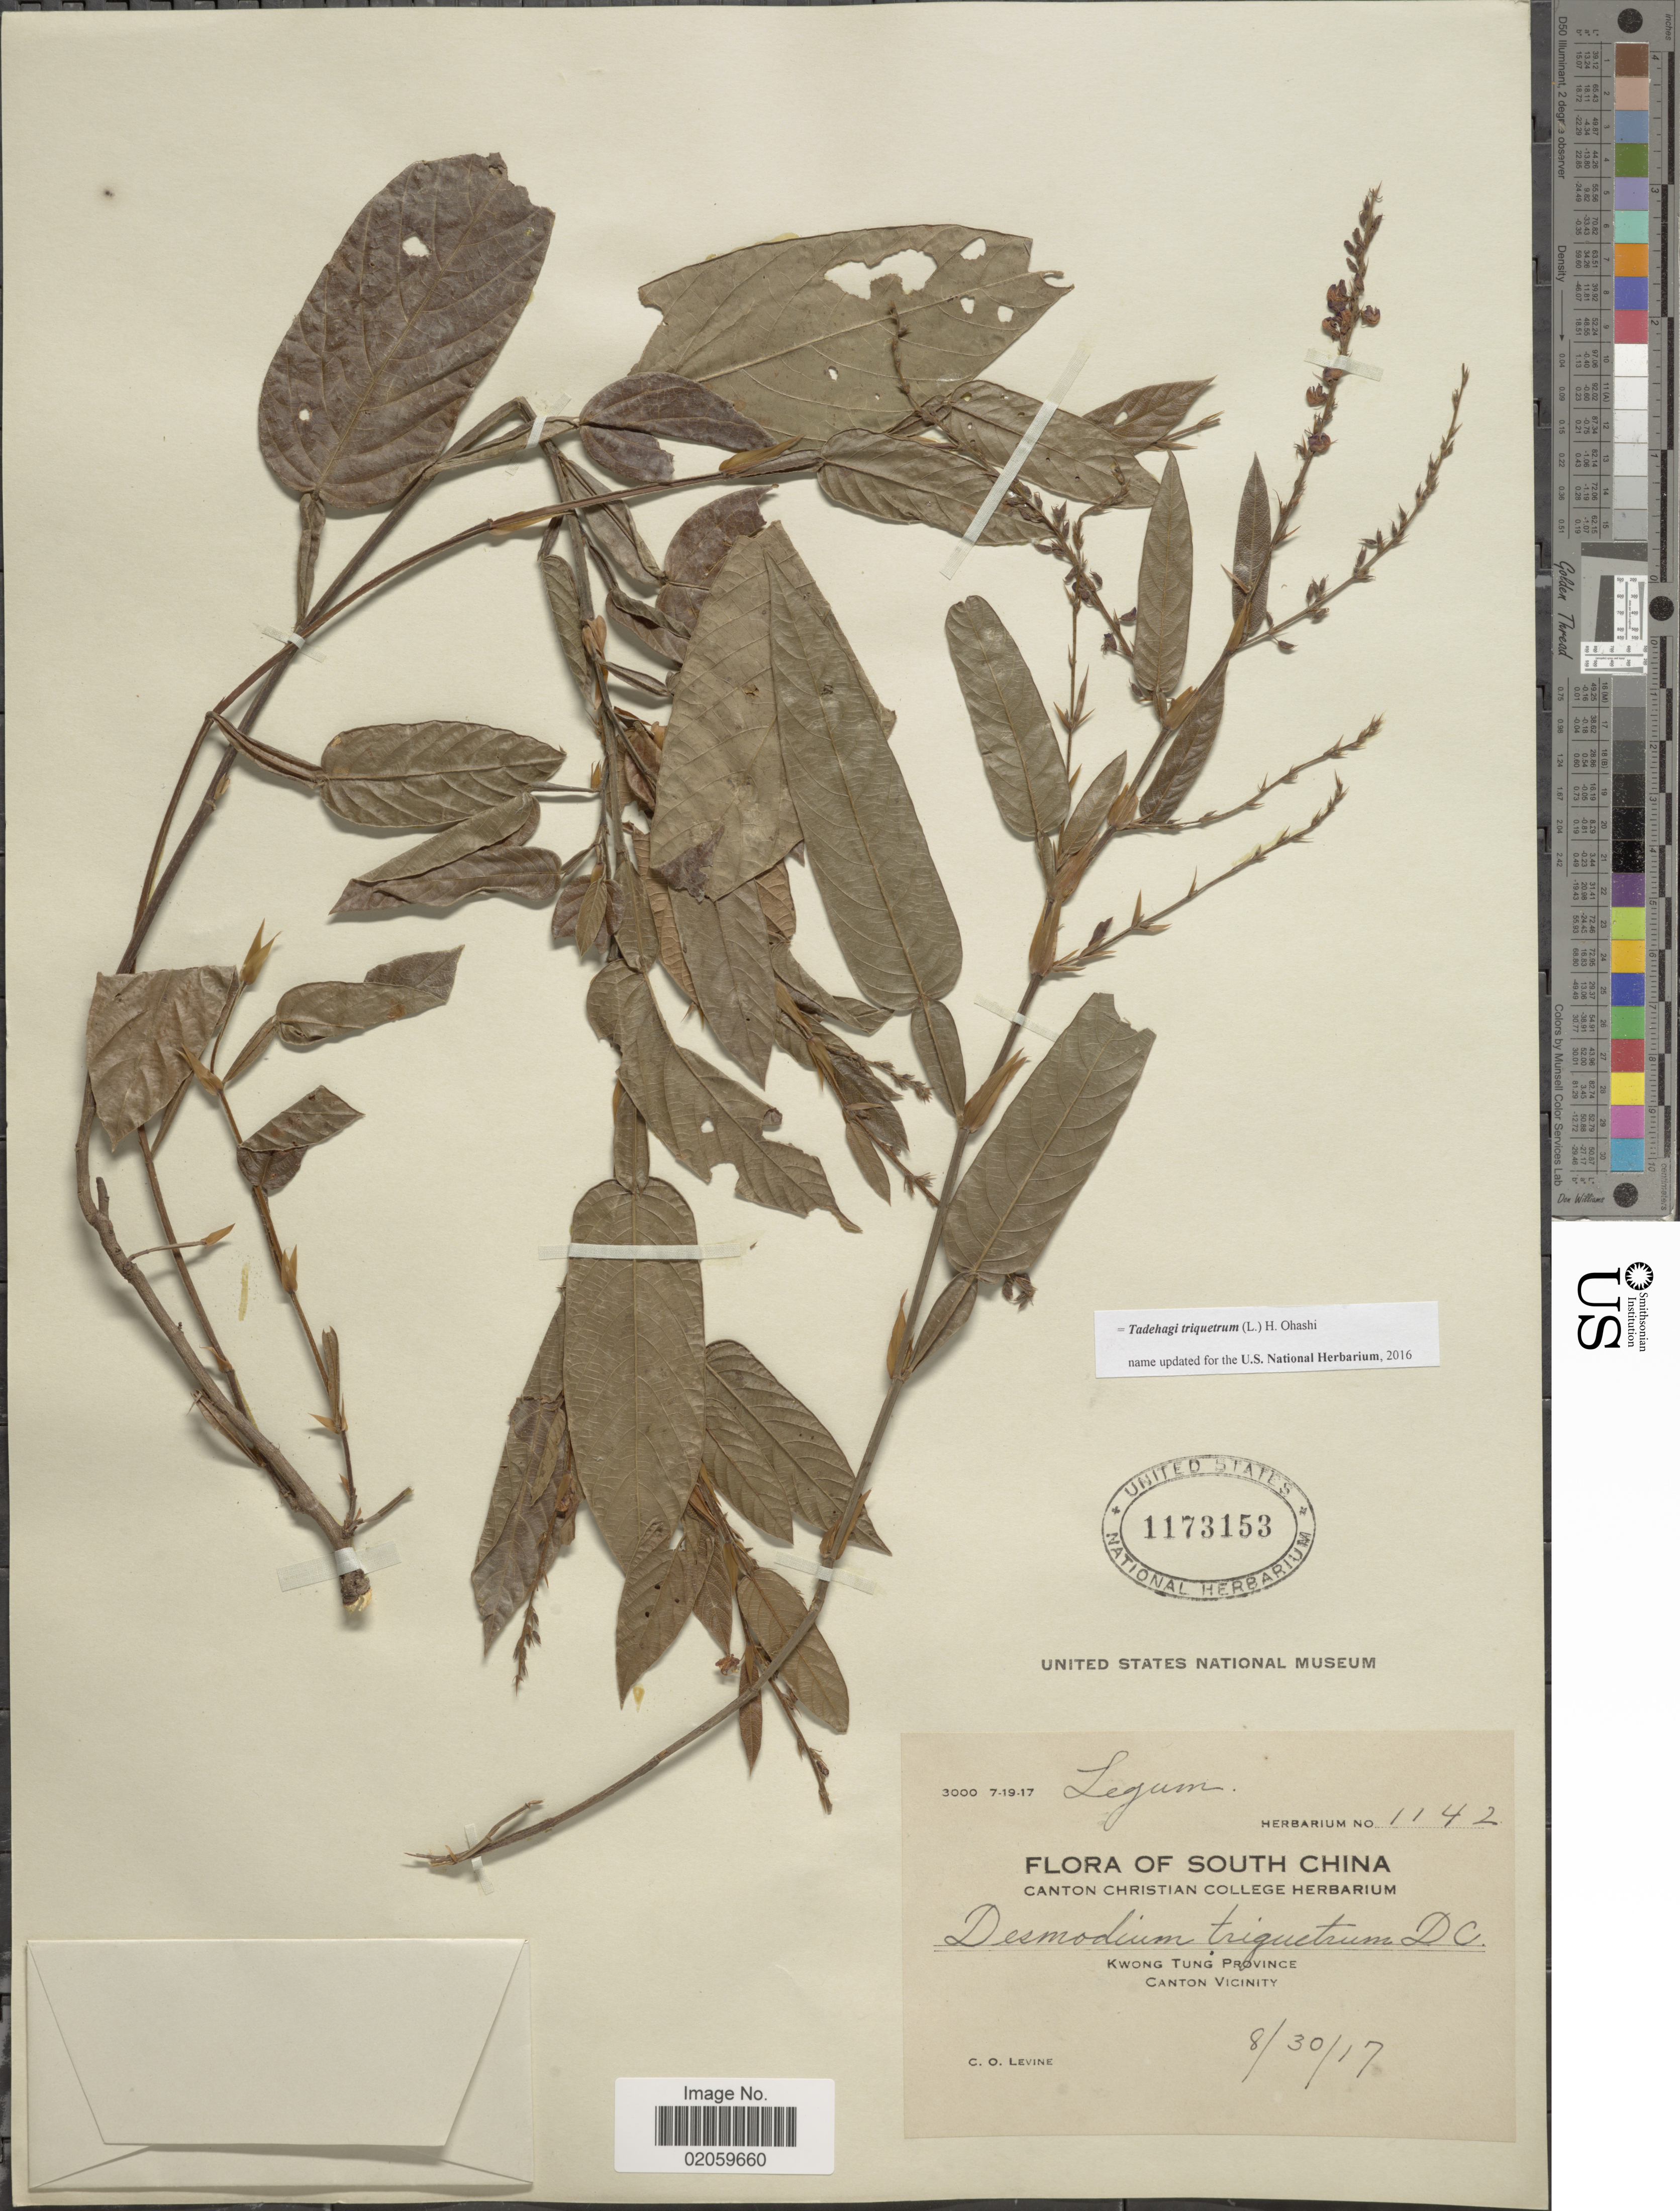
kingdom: Plantae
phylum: Tracheophyta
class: Magnoliopsida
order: Fabales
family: Fabaceae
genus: Tadehagi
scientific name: Tadehagi triquetrum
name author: (L.) H. Ohashi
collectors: C. O. Levine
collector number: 1142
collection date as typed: Transcribed d/m/y: 30/8/17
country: China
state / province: Guangdong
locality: Kwong Tung Province Canton and vicinity, South China.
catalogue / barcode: US 1173153